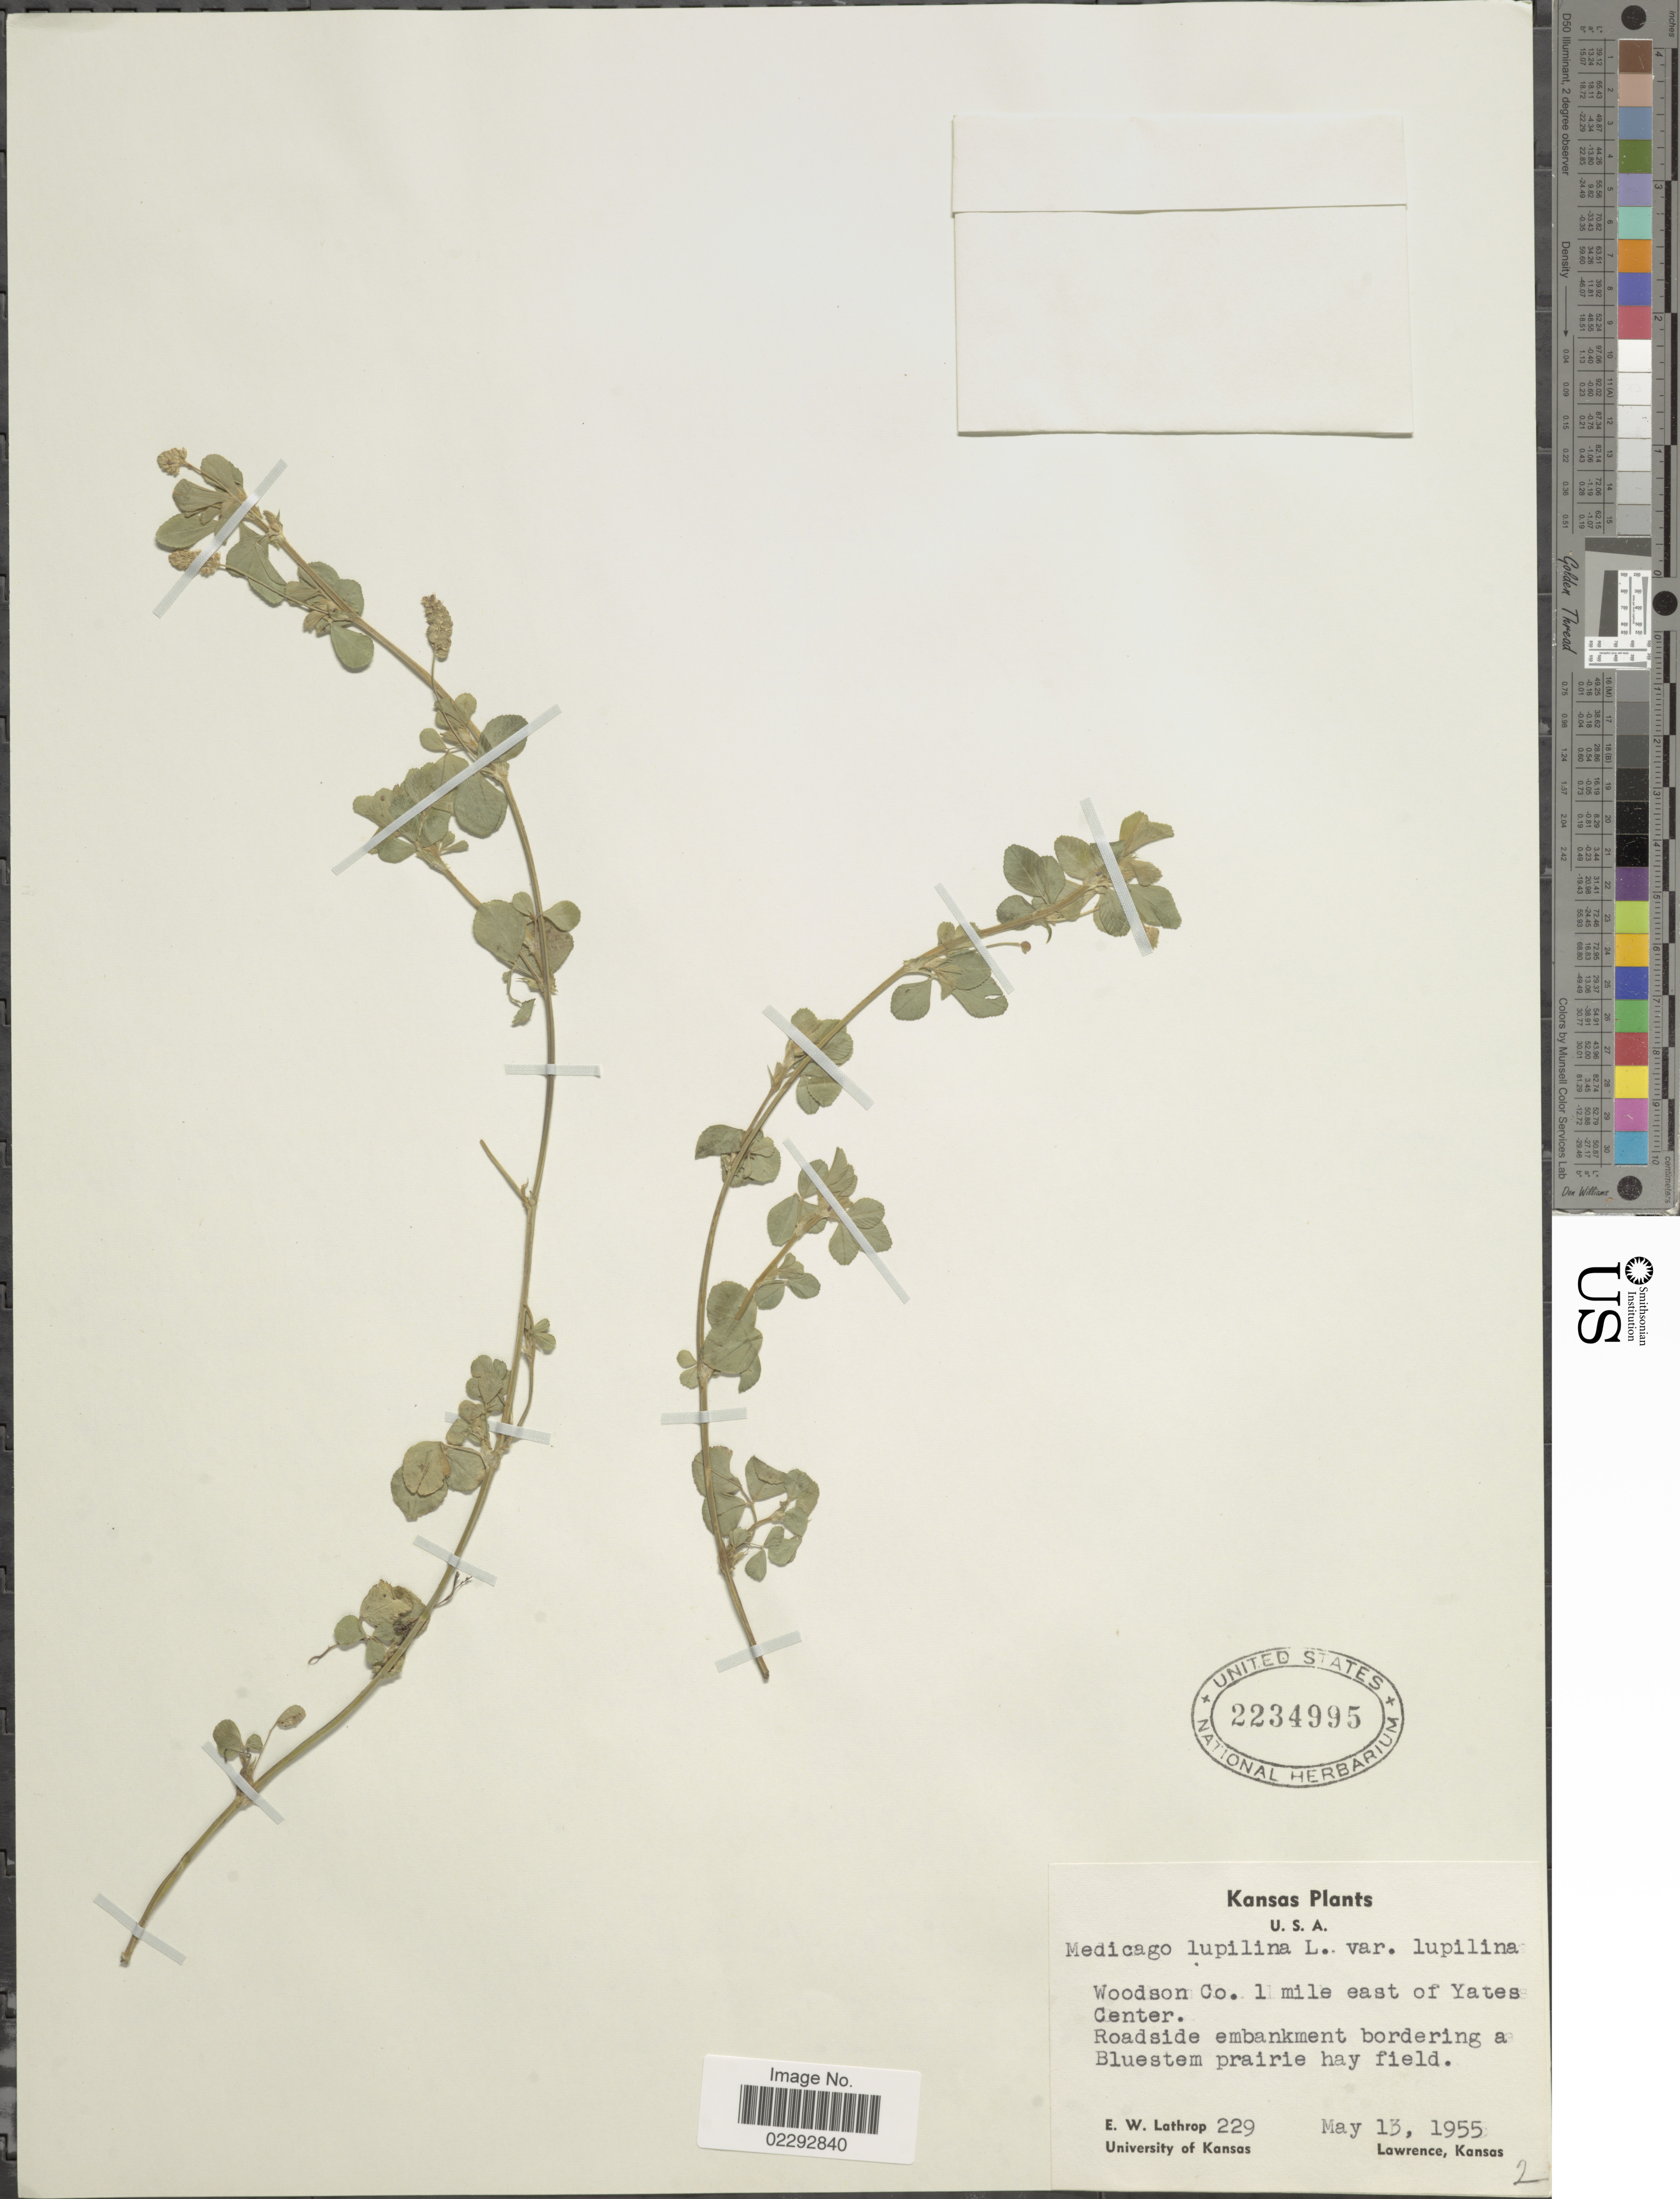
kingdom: Plantae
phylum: Tracheophyta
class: Magnoliopsida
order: Fabales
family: Fabaceae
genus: Medicago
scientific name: Medicago lupulina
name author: L.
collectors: E. W. Lathrop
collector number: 229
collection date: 1955-05-13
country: United States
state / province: Kansas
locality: Woodson Co., 1 miles east of Yates Center. Roadside embankment bordering aBluestem prairie hay field.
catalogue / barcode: US 2234995